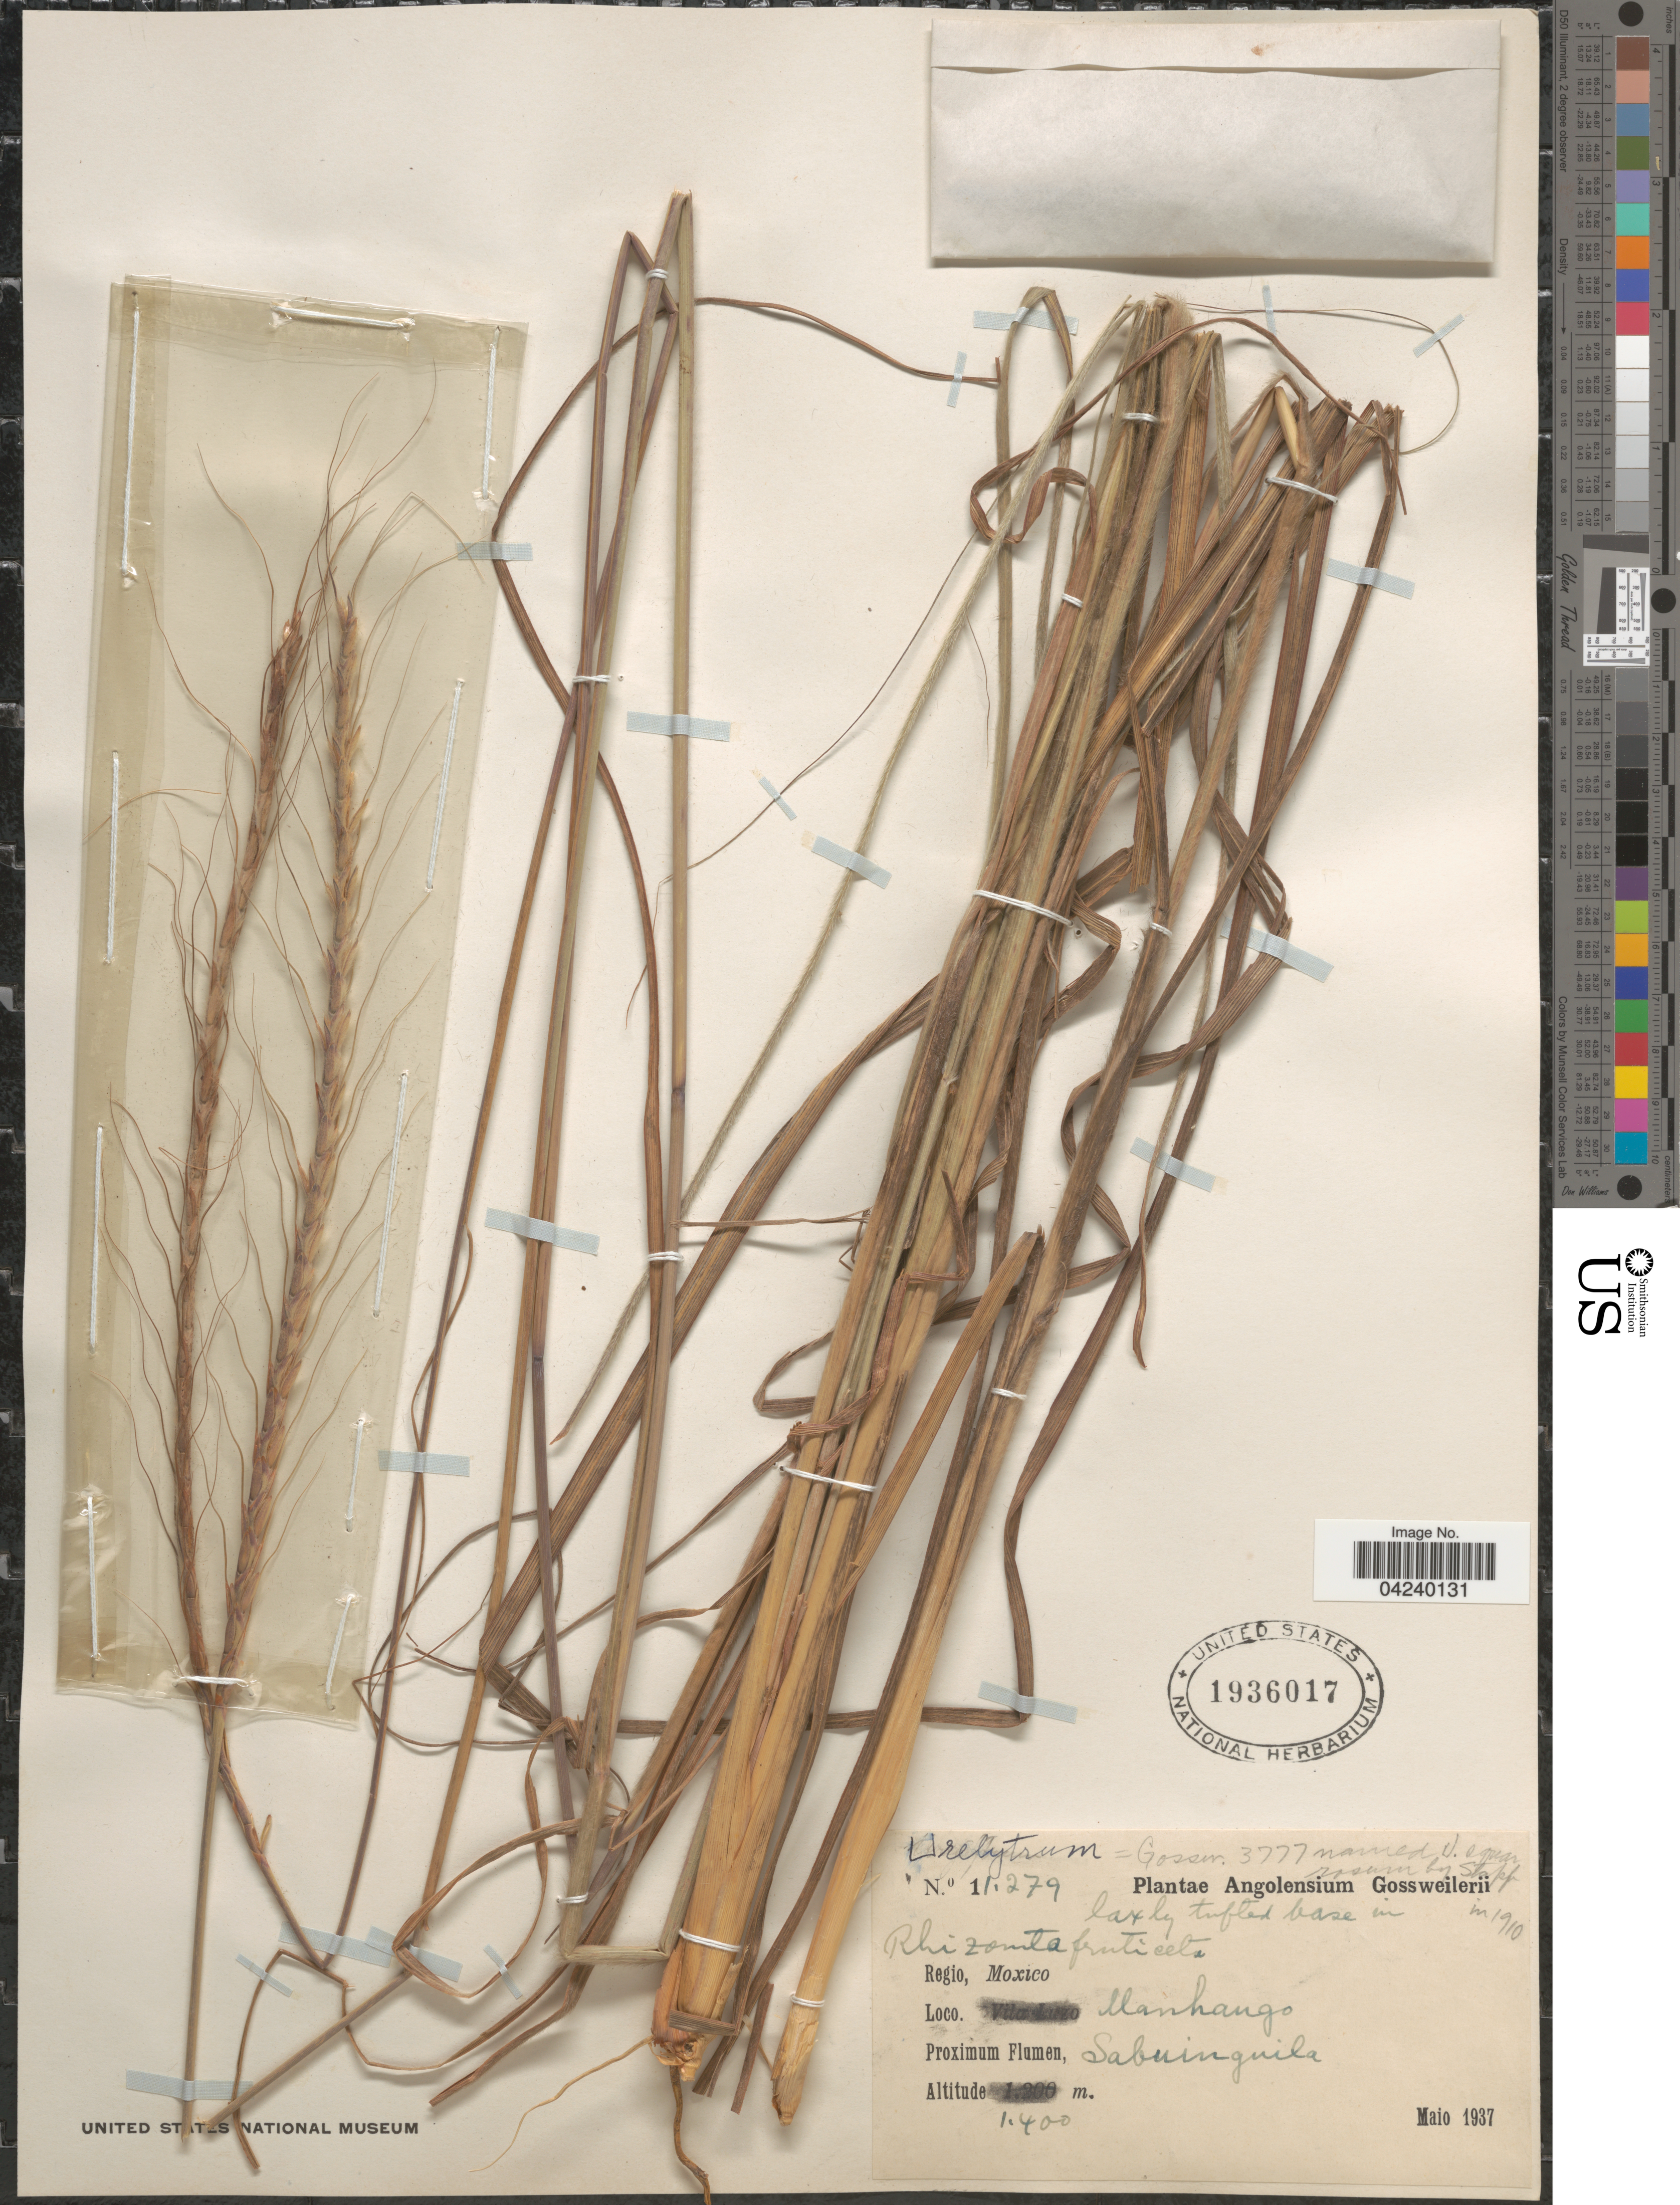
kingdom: Plantae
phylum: Tracheophyta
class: Liliopsida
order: Poales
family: Poaceae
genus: Urelytrum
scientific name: Urelytrum agropyroides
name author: (Hack.) Hack.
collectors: -. Gossweiler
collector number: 11279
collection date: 1937-05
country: Angola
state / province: Moxico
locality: Regio, Moxico. Manhango. Proximum Flumen, Sabuinguila.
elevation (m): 1400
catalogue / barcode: US 1936017